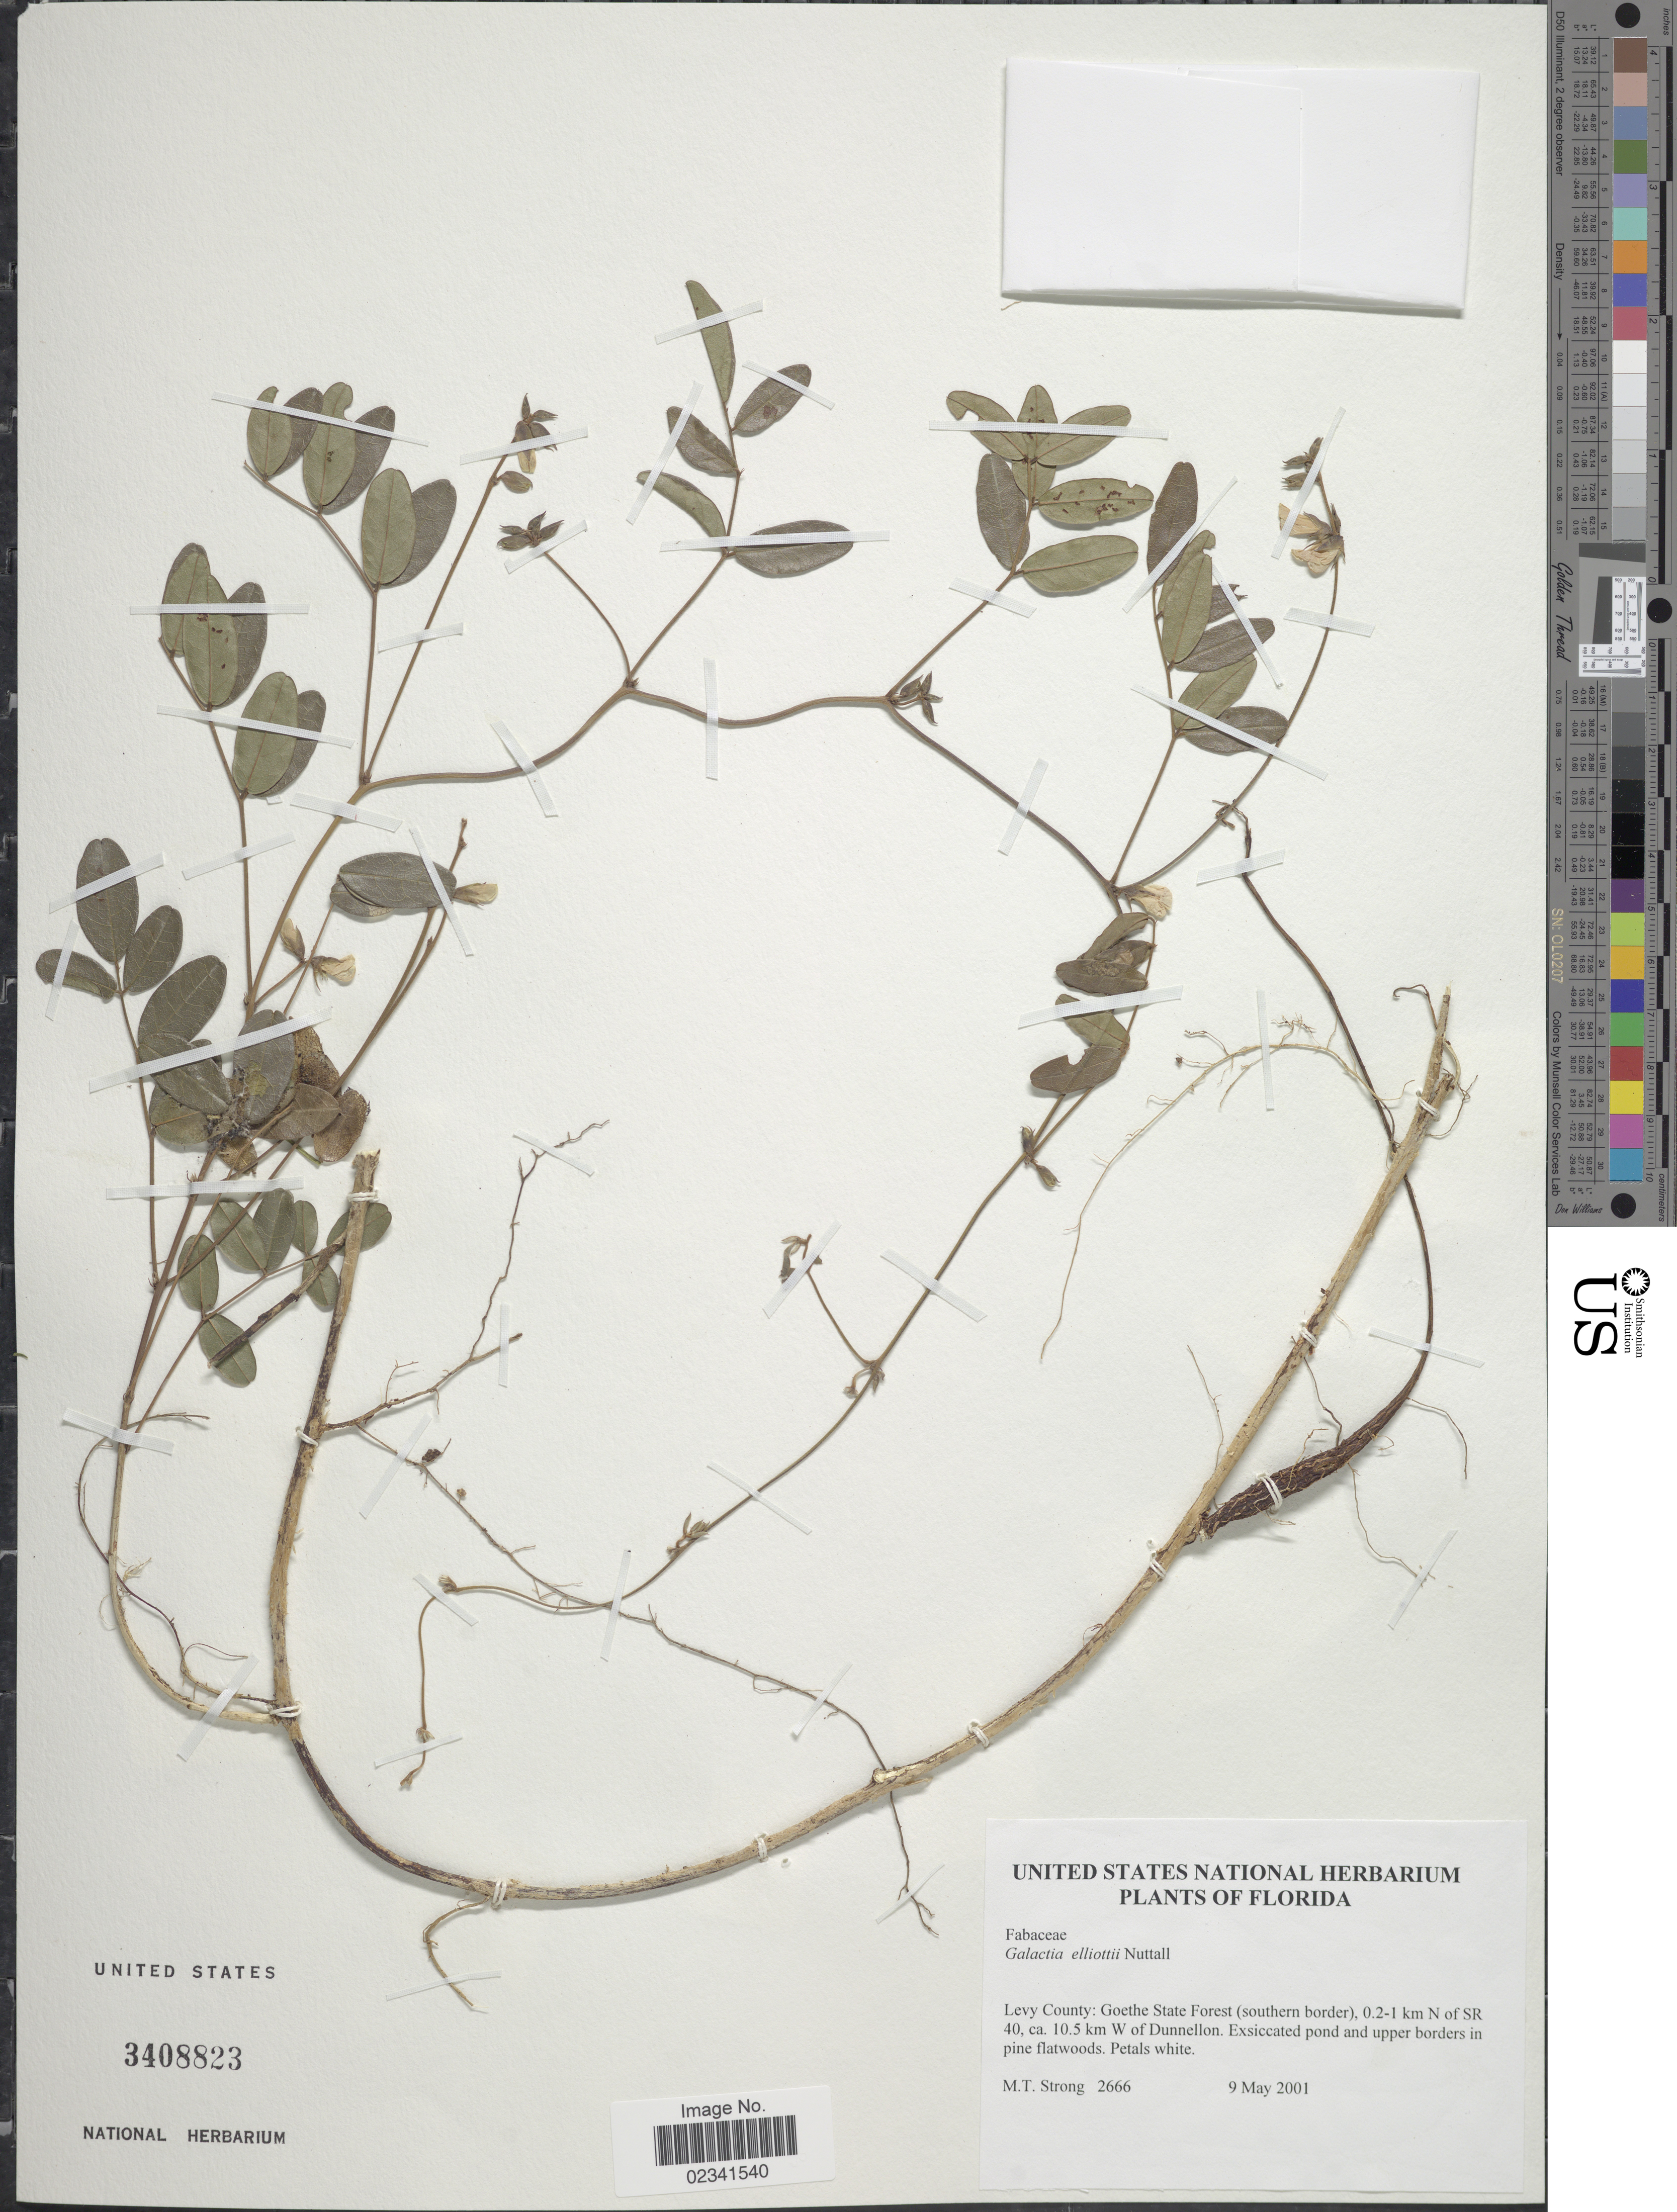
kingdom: Plantae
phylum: Tracheophyta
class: Magnoliopsida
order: Fabales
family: Fabaceae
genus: Galactia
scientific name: Galactia elliottii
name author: Nutt.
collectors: M. T. Strong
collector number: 2666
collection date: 2001-05-09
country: United States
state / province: Florida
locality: Levy County: Goethe State Forest (southern border), 0.2-1 km N of SR 40, ca. 10.5 km W of Dunnellon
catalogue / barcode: US 3408823